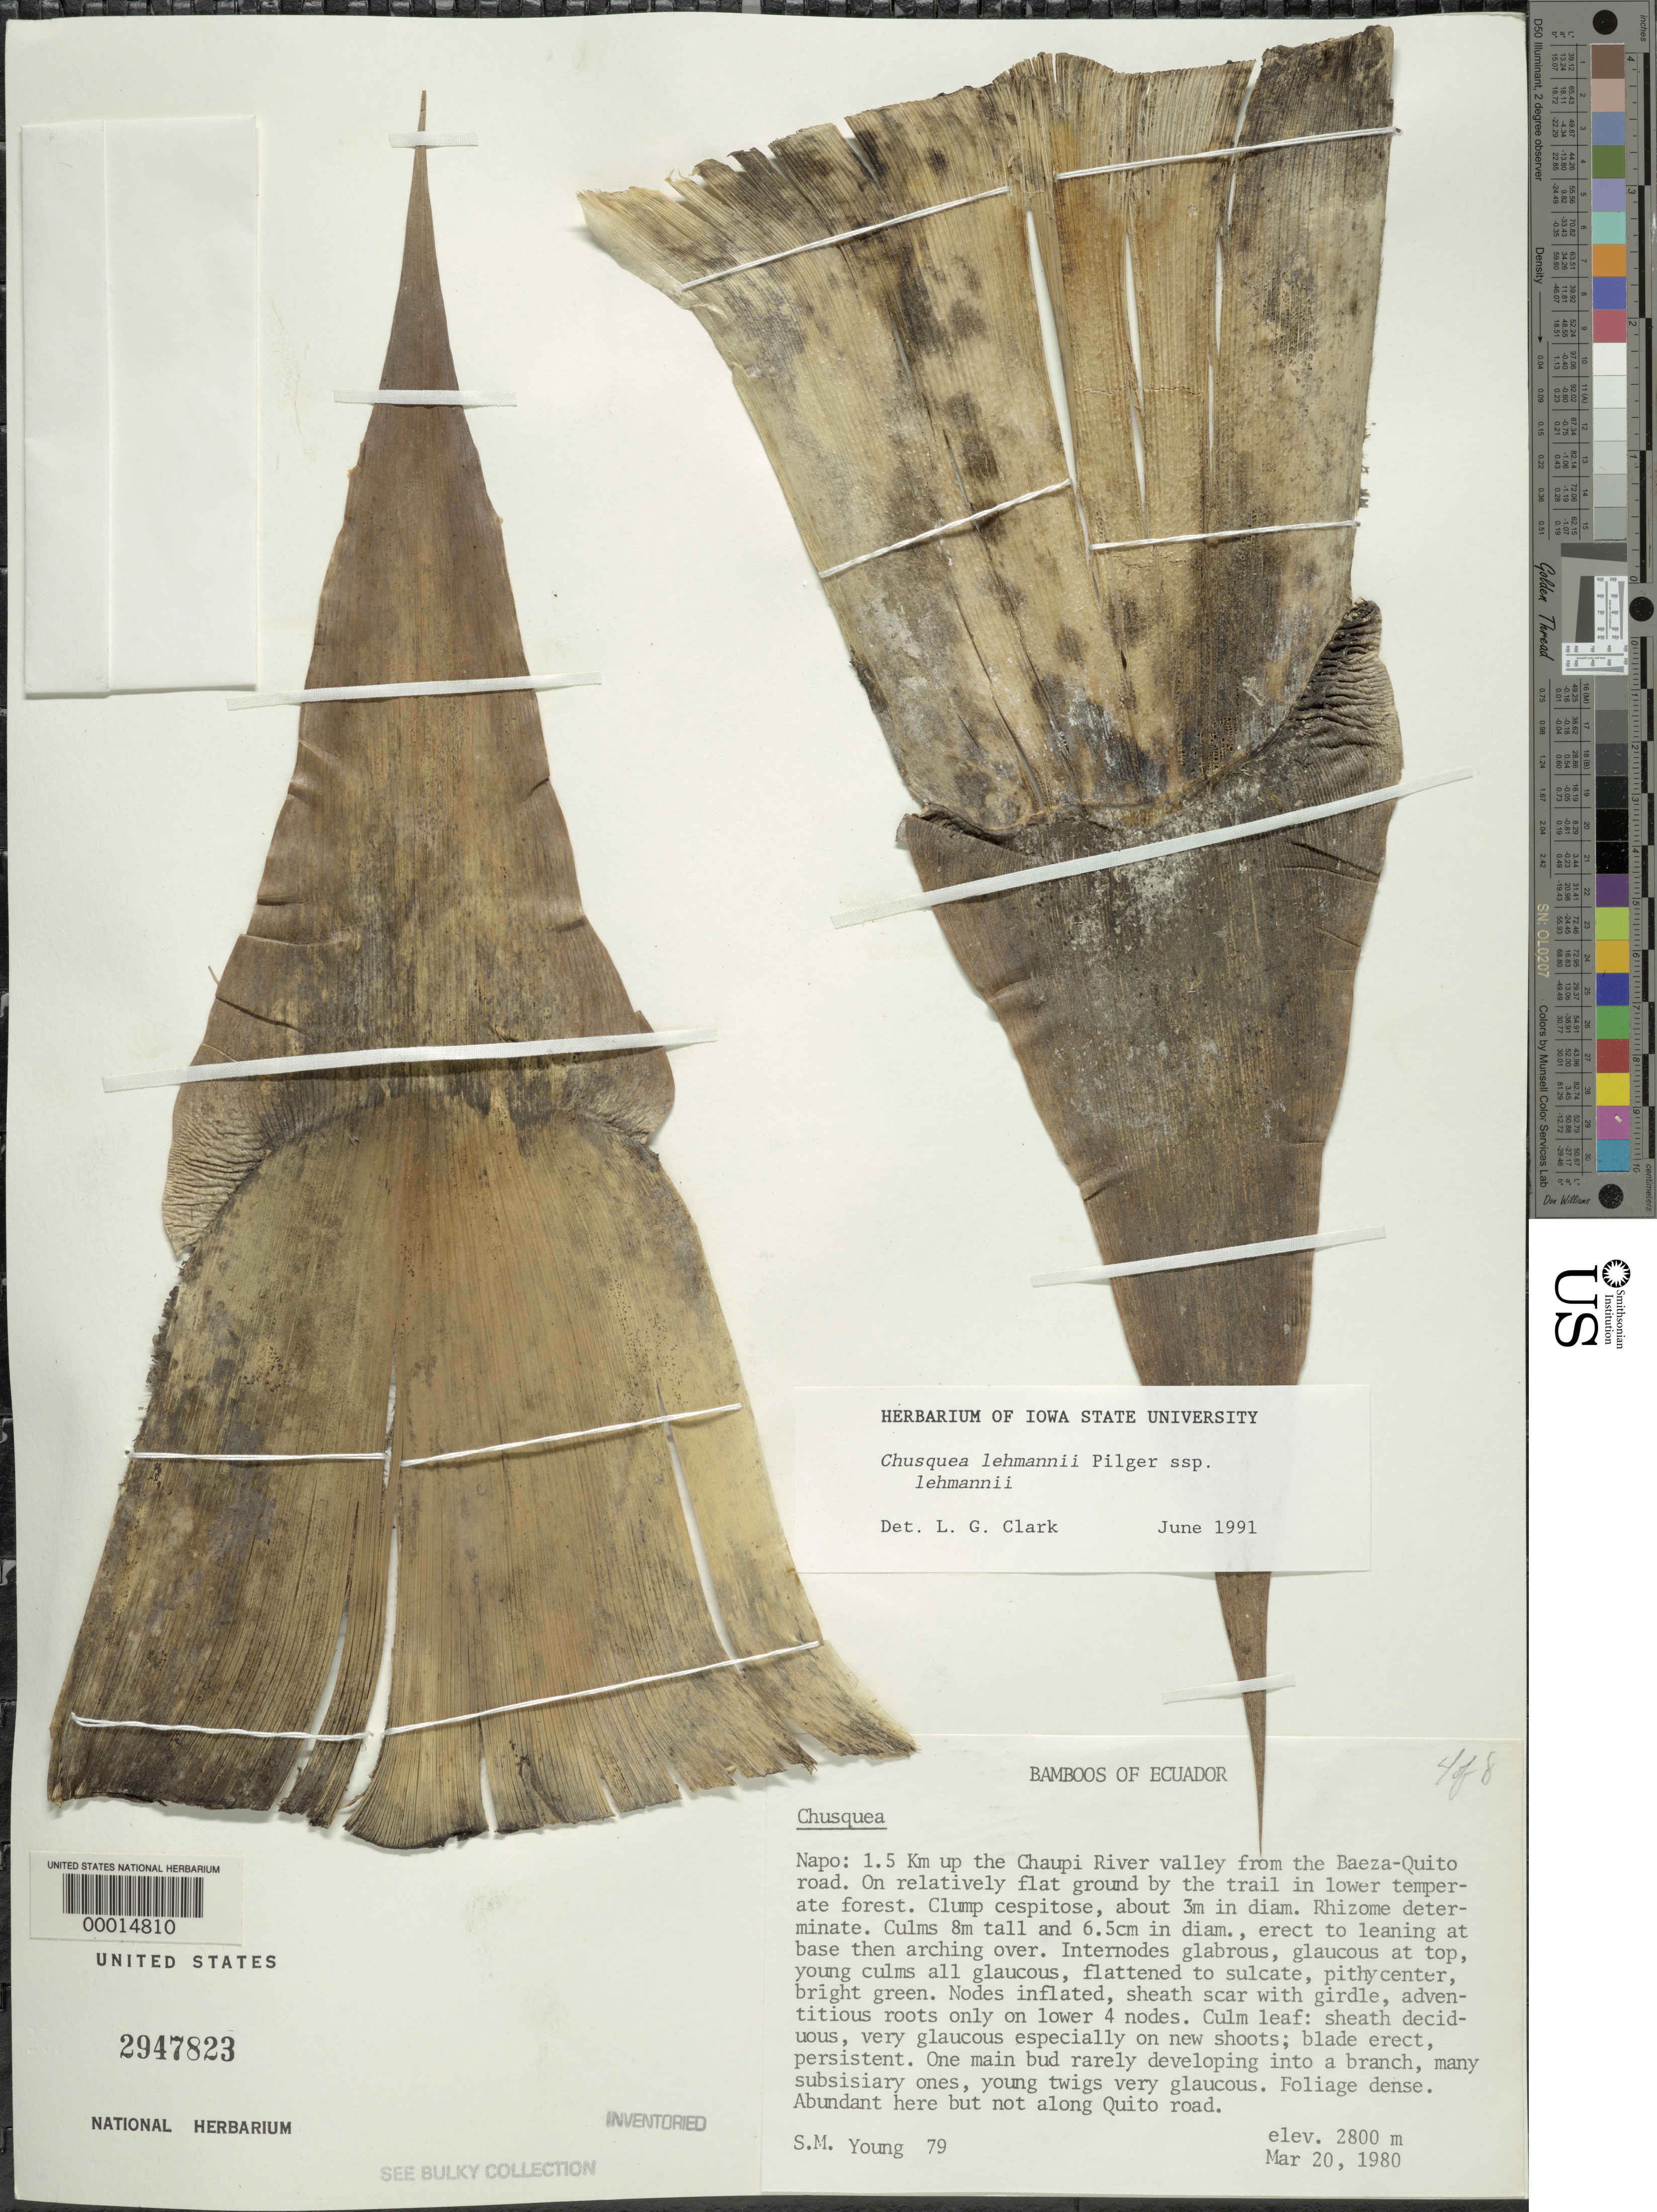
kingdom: Plantae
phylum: Tracheophyta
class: Liliopsida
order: Poales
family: Poaceae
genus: Chusquea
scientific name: Chusquea lehmannii subsp. lehmannii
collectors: S. Young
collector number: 79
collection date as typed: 20 Mar 1980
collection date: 1980-03-20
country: Ecuador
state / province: Napo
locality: Chaupi River Valley, baeza/quito road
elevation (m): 2800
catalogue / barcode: US 2947823